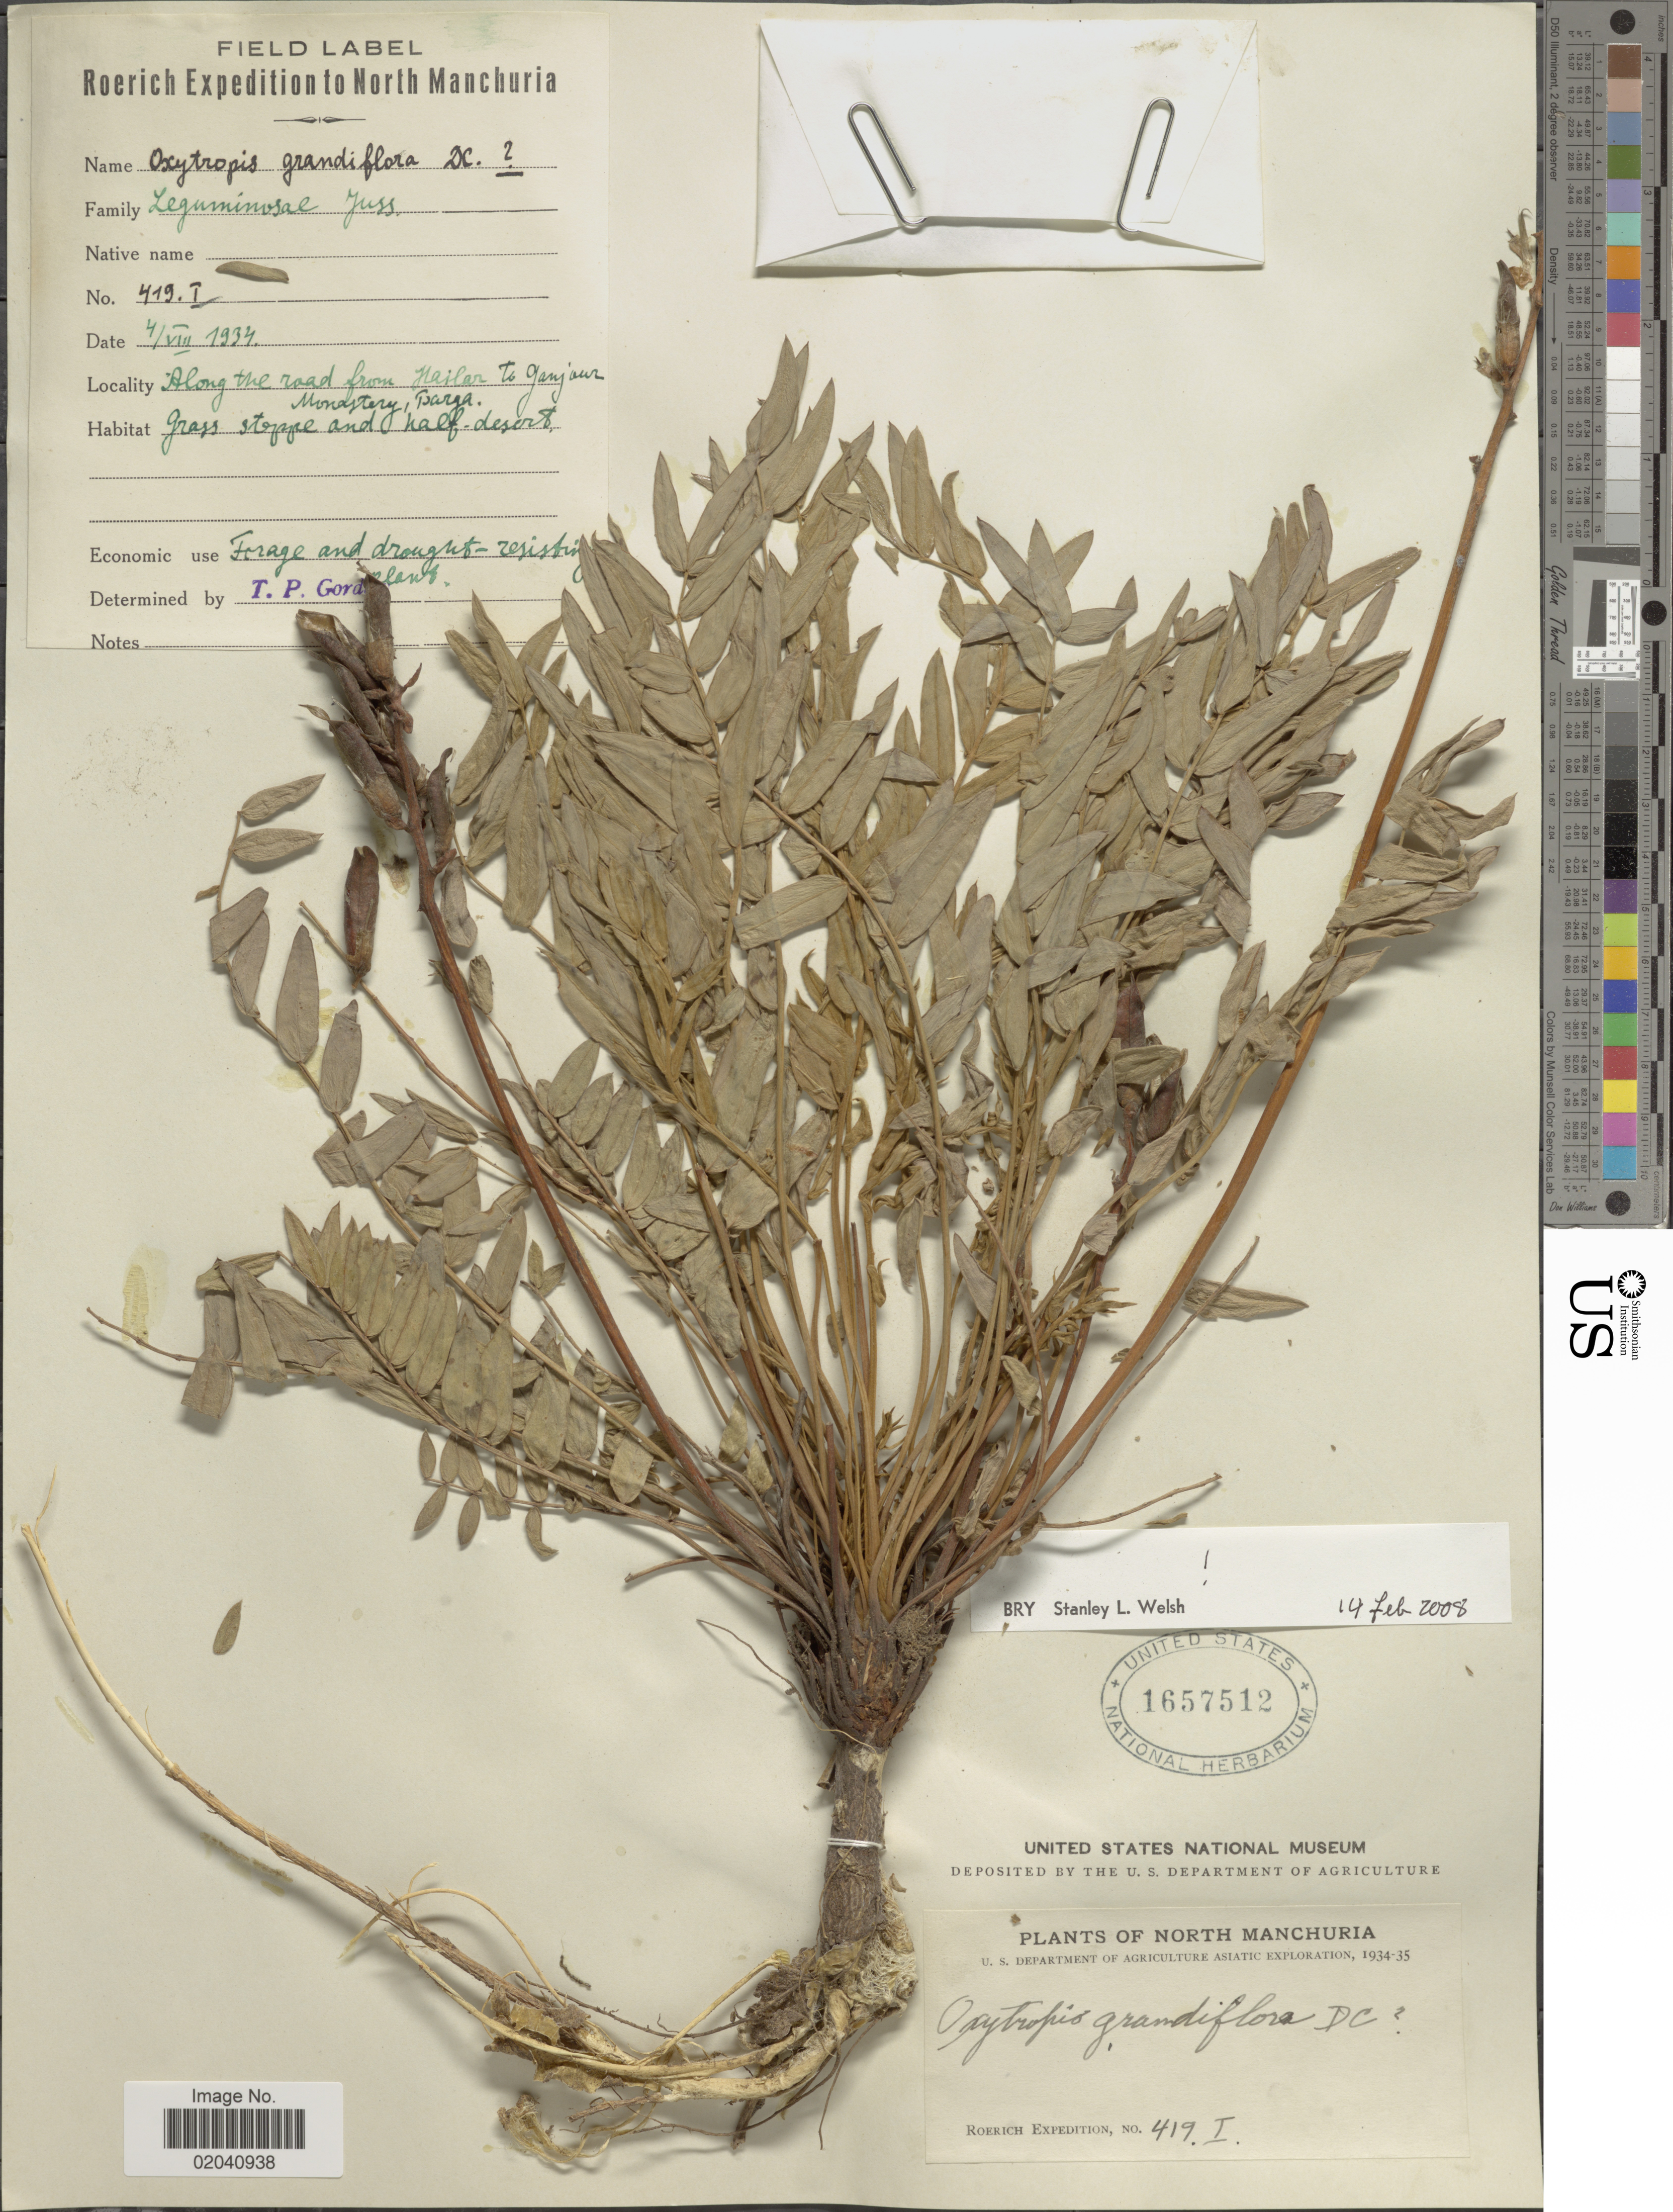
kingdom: Plantae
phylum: Tracheophyta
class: Magnoliopsida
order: Fabales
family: Fabaceae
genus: Oxytropis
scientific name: Oxytropis grandiflora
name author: (Pall.) DC.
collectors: Roerich Expedition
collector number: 419/1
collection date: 1934-08-04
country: China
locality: North Manchuria, along the road from Hailar to Ganjour, Monastery, Tsara, grass stoppe and half-desert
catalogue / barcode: US 1657512